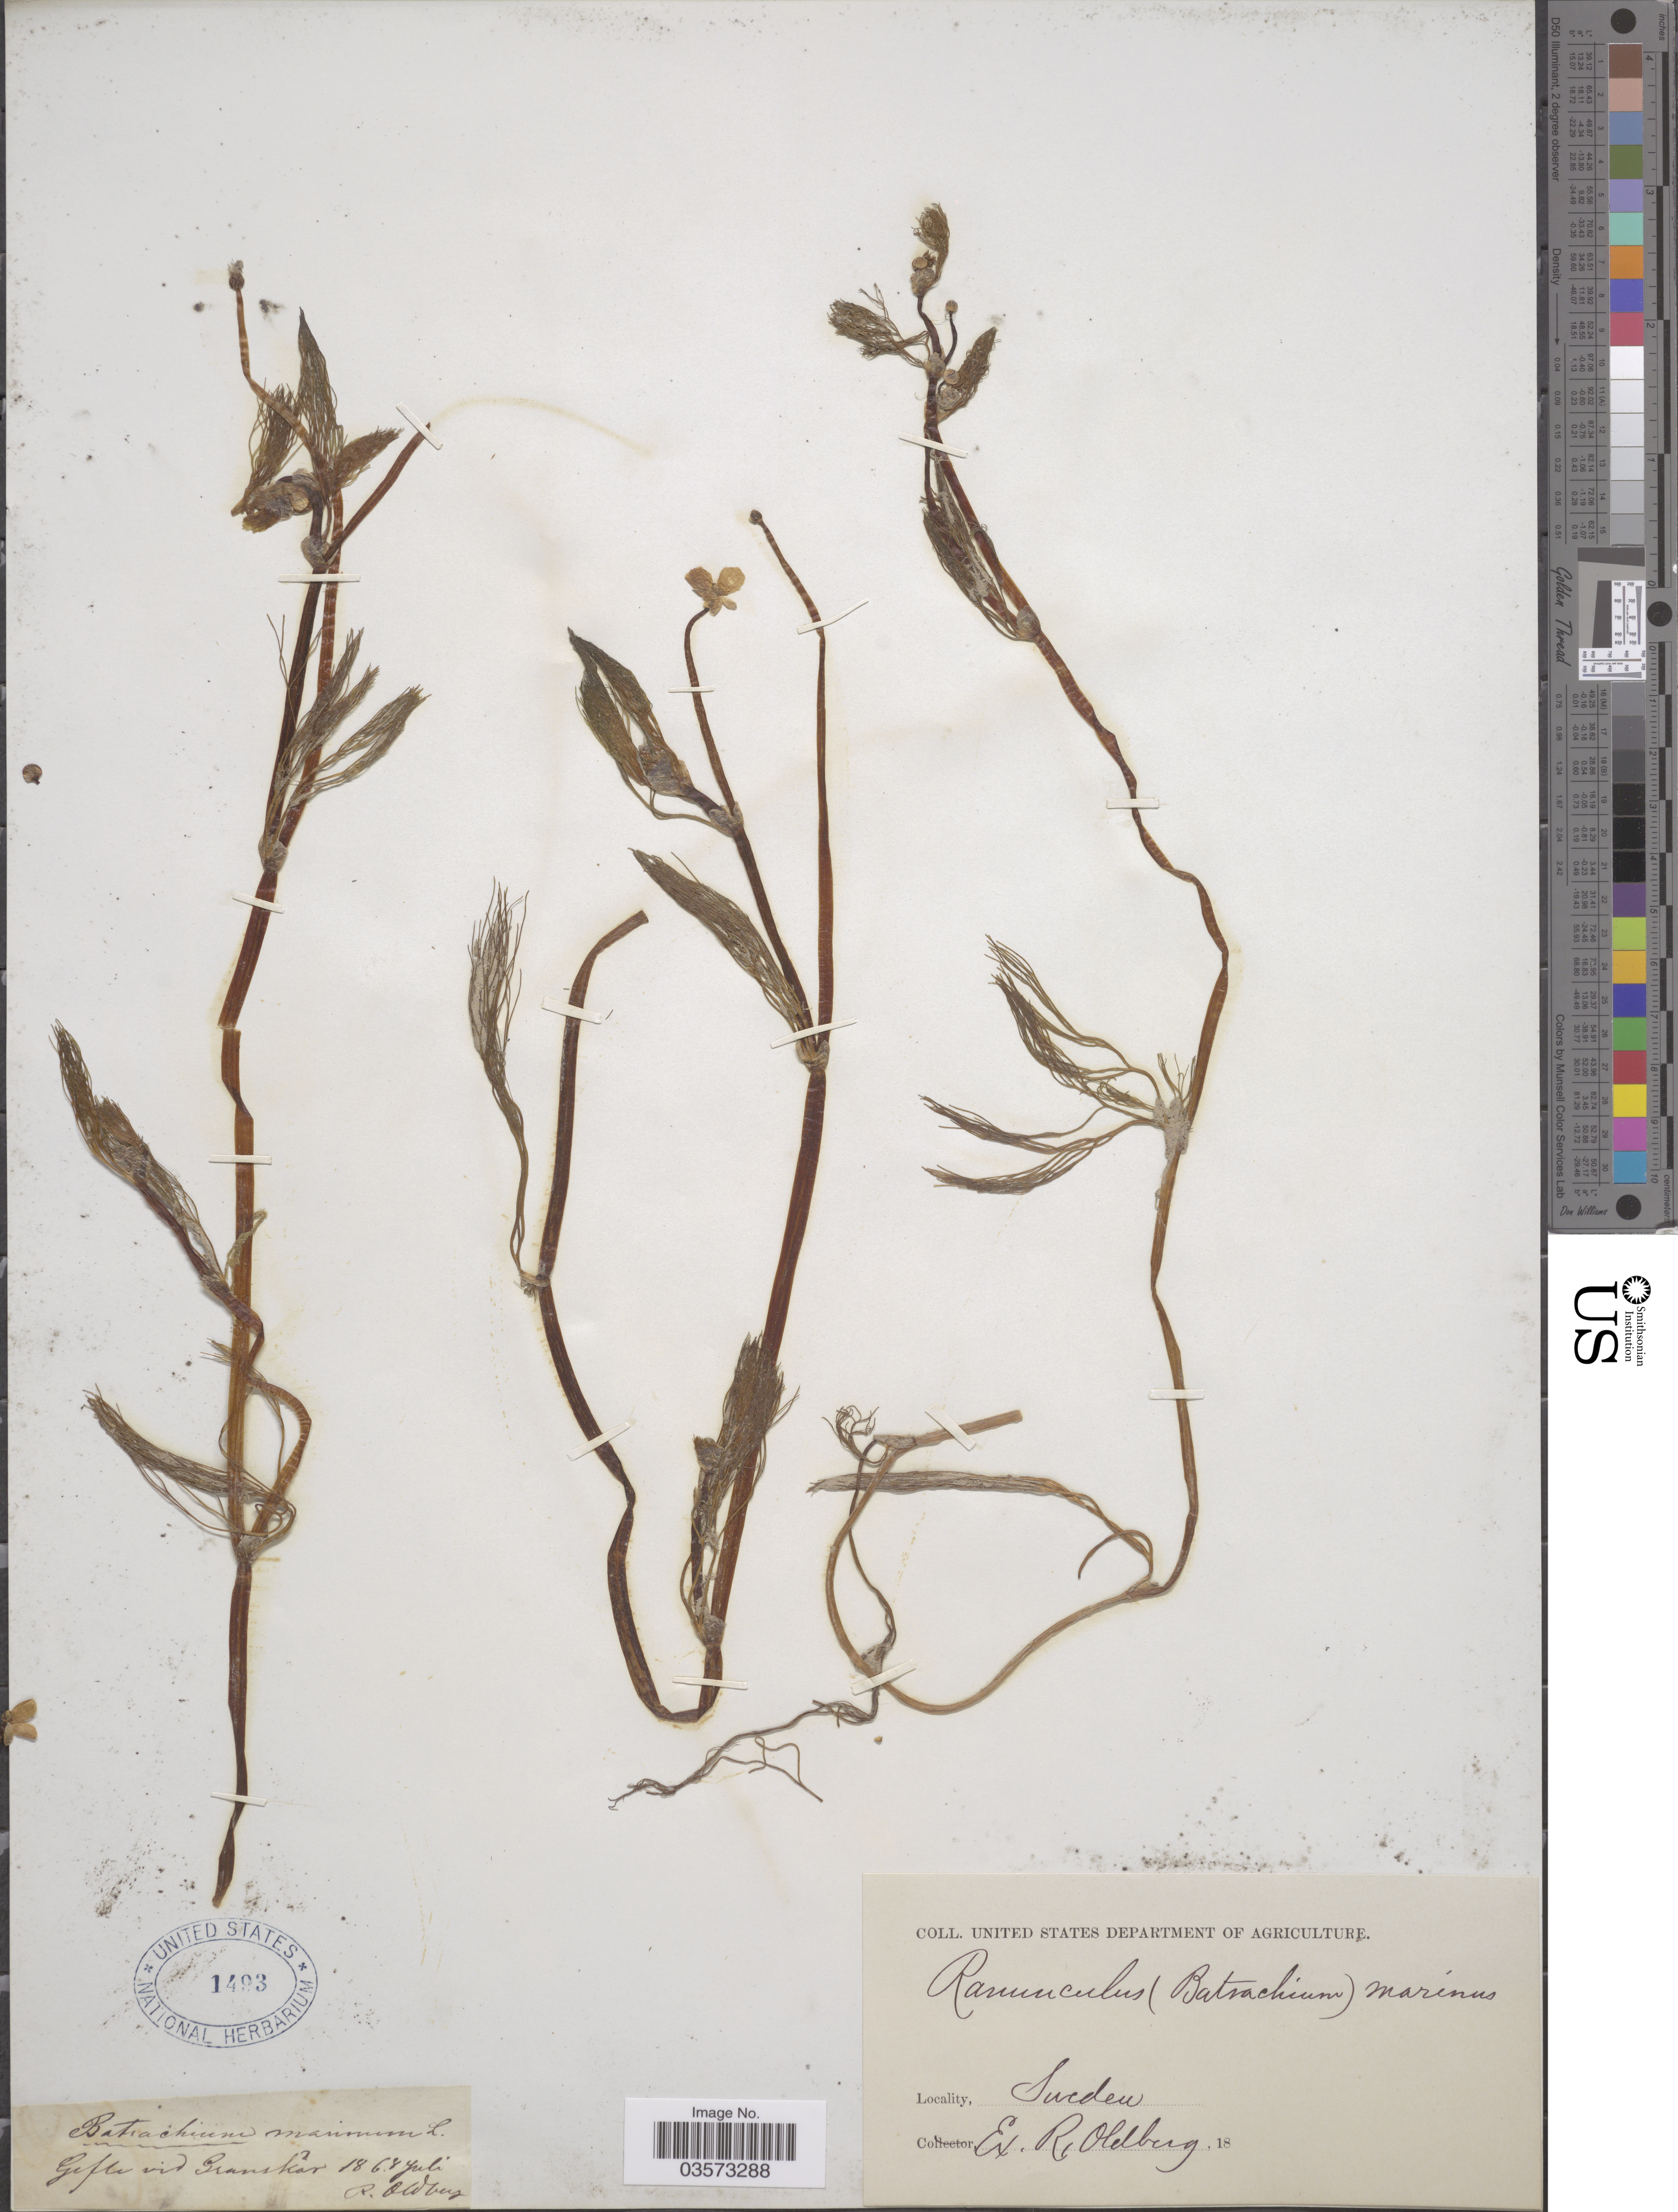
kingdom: Plantae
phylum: Tracheophyta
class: Magnoliopsida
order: Ranunculales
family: Ranunculaceae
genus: Ranunculus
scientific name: Ranunculus baudotii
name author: Godr.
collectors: R. Oldberg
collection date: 1868-07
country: Sweden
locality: Gefte vid Granskar.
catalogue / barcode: US 1493